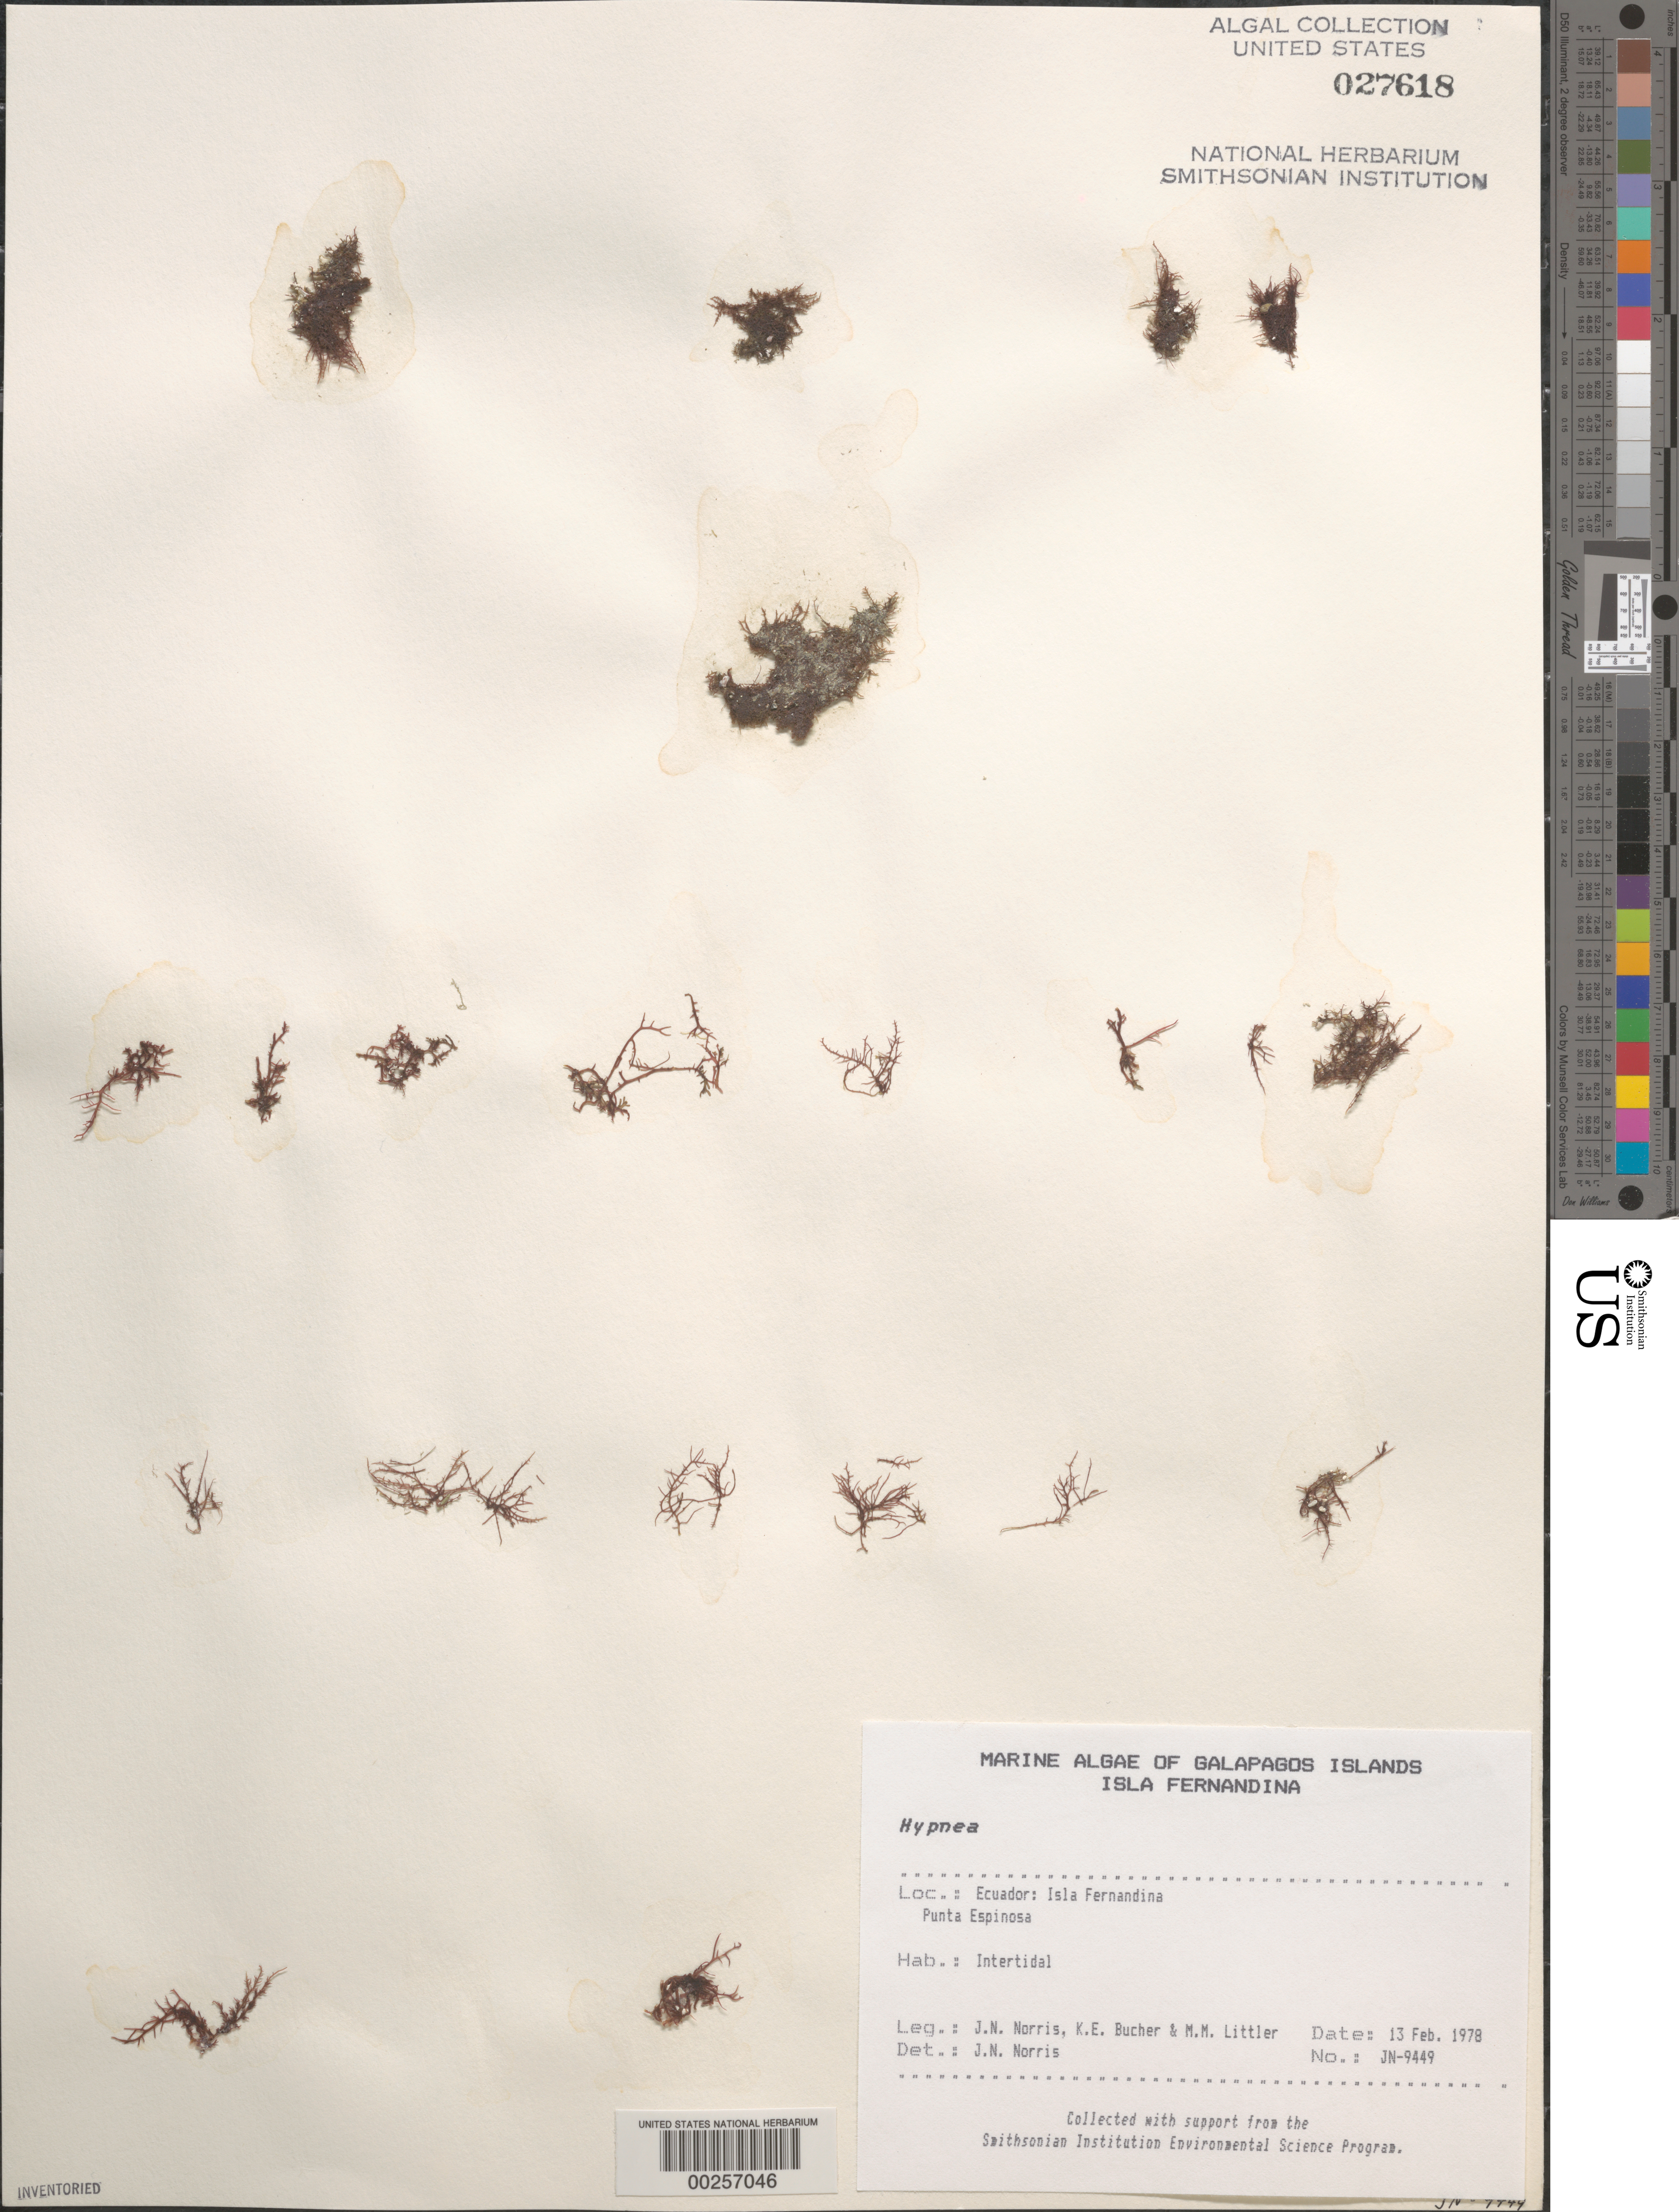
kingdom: Plantae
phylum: Rhodophyta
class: Florideophyceae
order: Gigartinales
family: Cystocloniaceae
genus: Hypnea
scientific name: Hypnea sp.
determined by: Norris, James N.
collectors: J. N. Norris, K. E. Bucher & M. M. Littler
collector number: JN-9449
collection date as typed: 13 Feb 1978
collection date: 1978-02-13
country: Ecuador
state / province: Colón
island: Fernandina [Narborough]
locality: Punta Espinosa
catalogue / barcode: US 27618